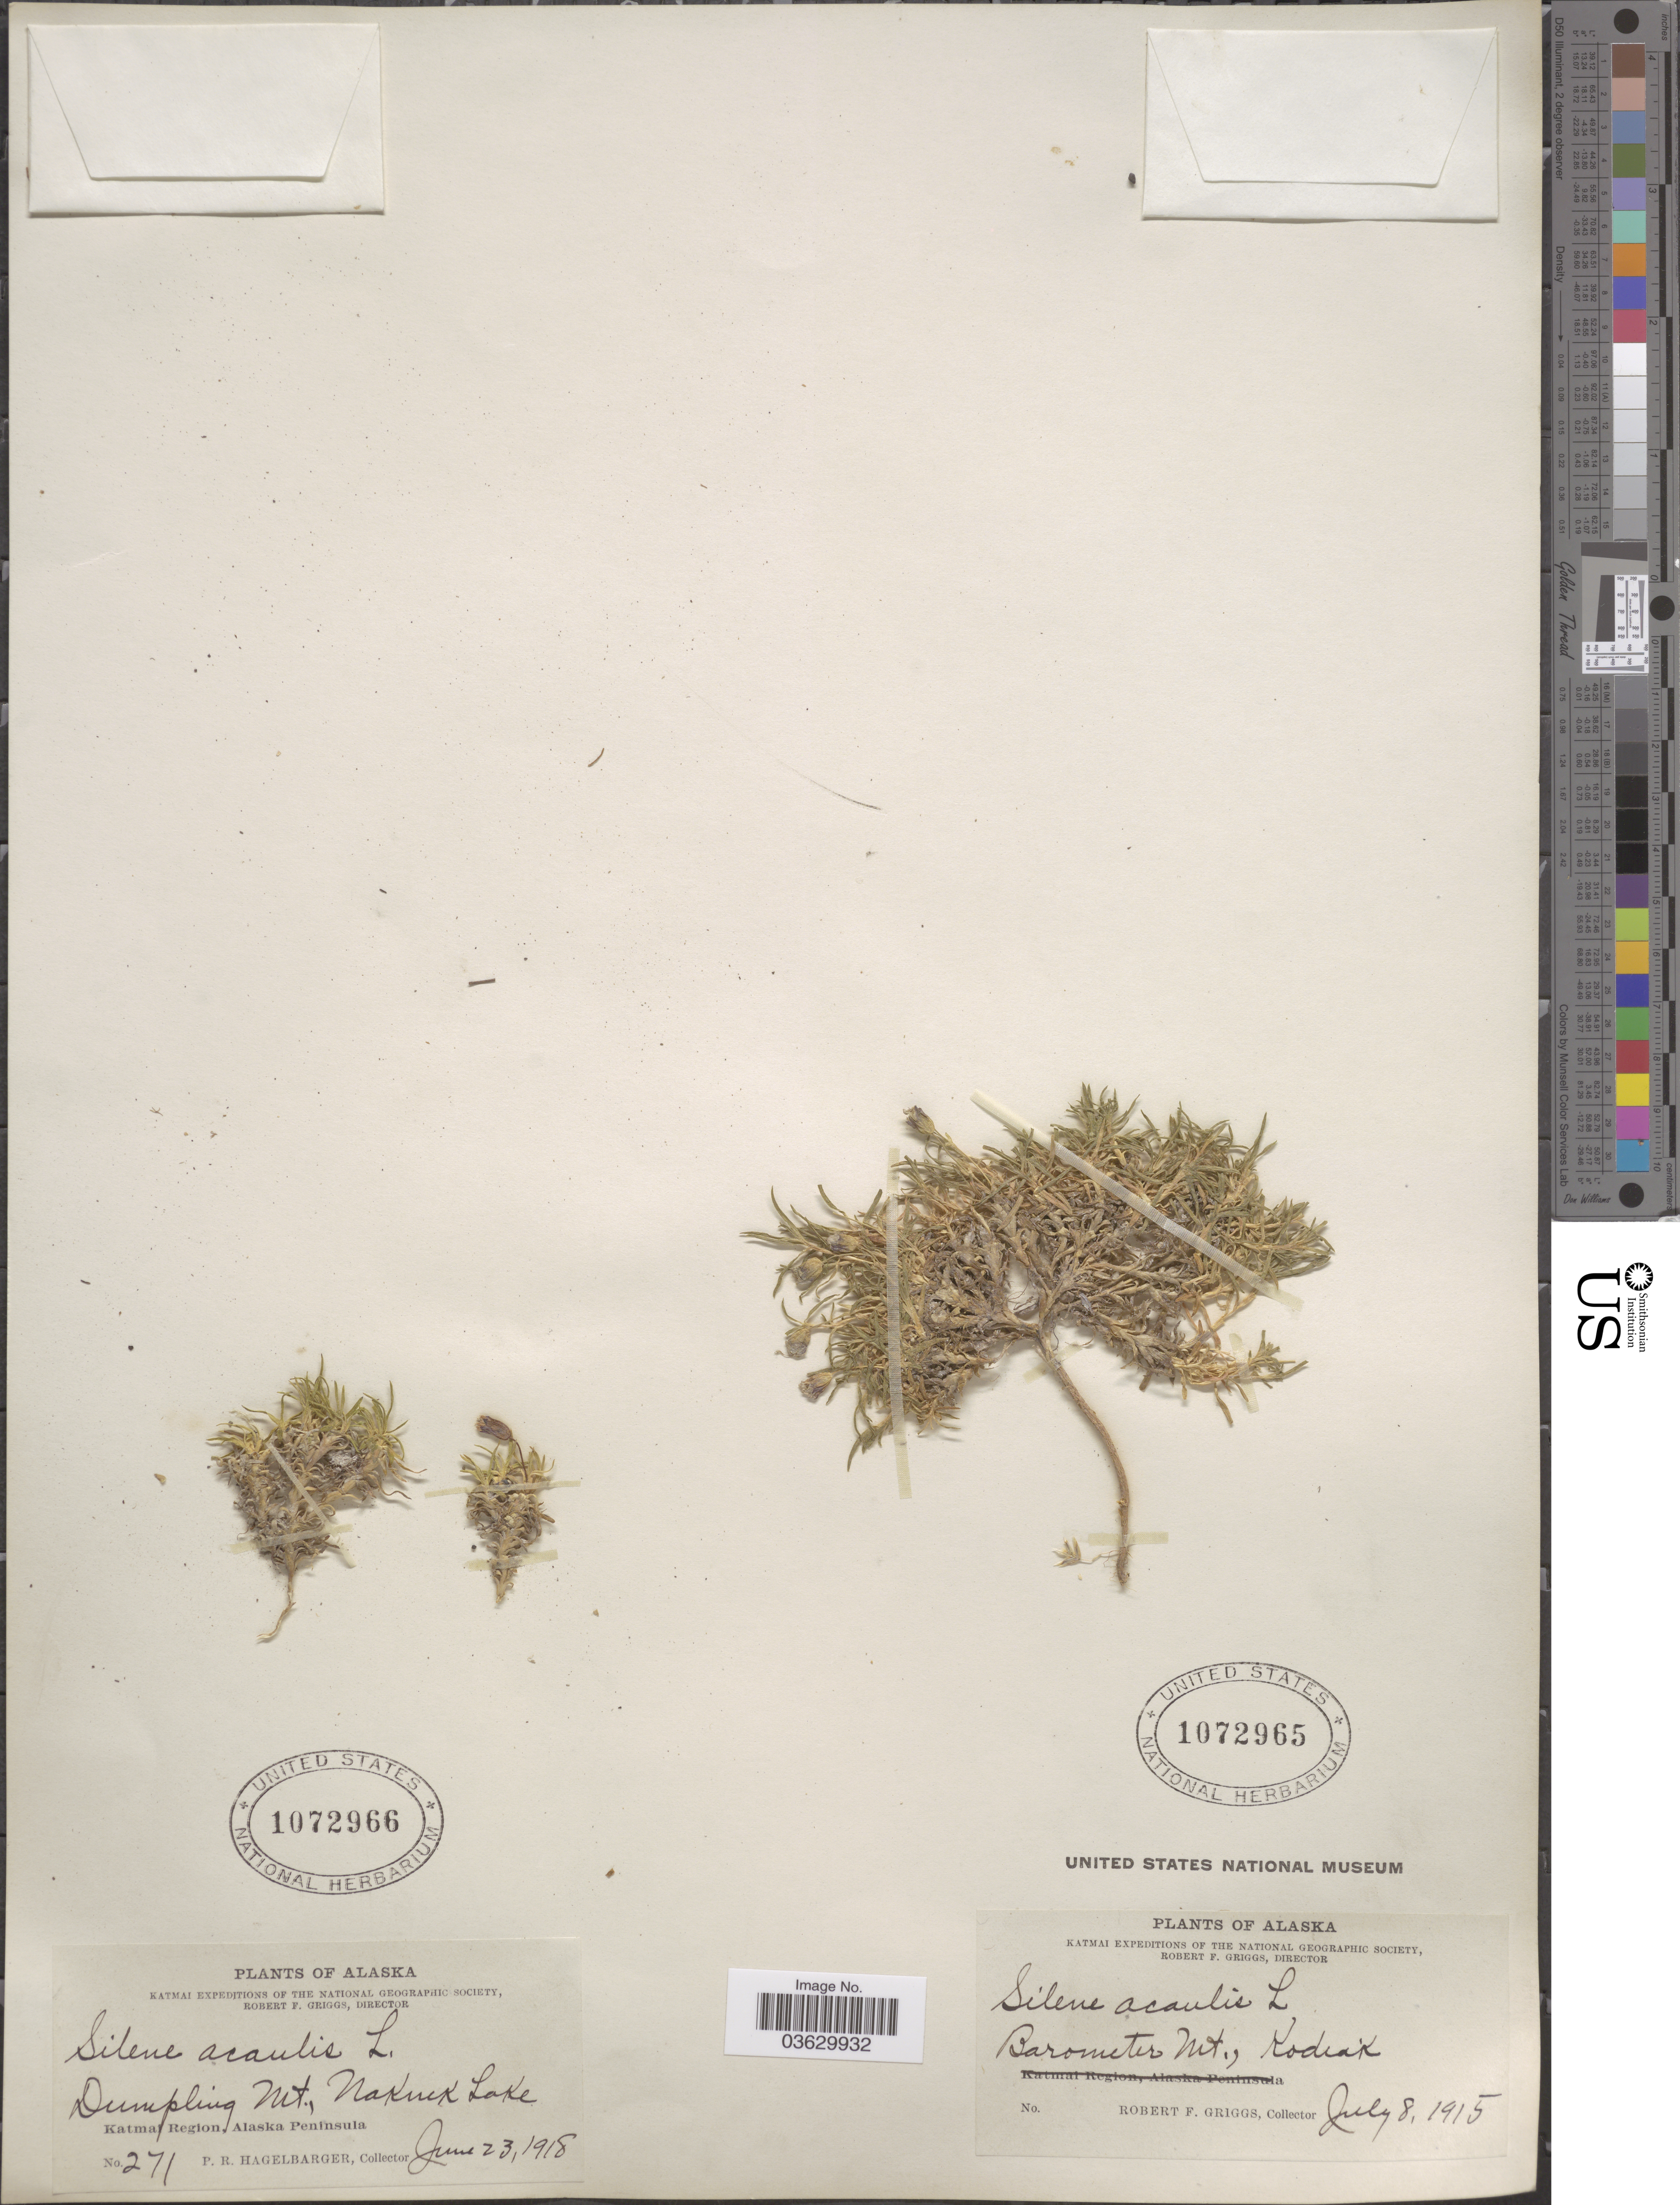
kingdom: Plantae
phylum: Tracheophyta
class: Magnoliopsida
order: Caryophyllales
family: Caryophyllaceae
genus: Silene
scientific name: Silene acaulis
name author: (L.) Jacq.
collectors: R. F. Griggs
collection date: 1915-07-08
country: United States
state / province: Alaska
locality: Katmai. Barometer Mt., Kodiak.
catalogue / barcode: US 1072965-2